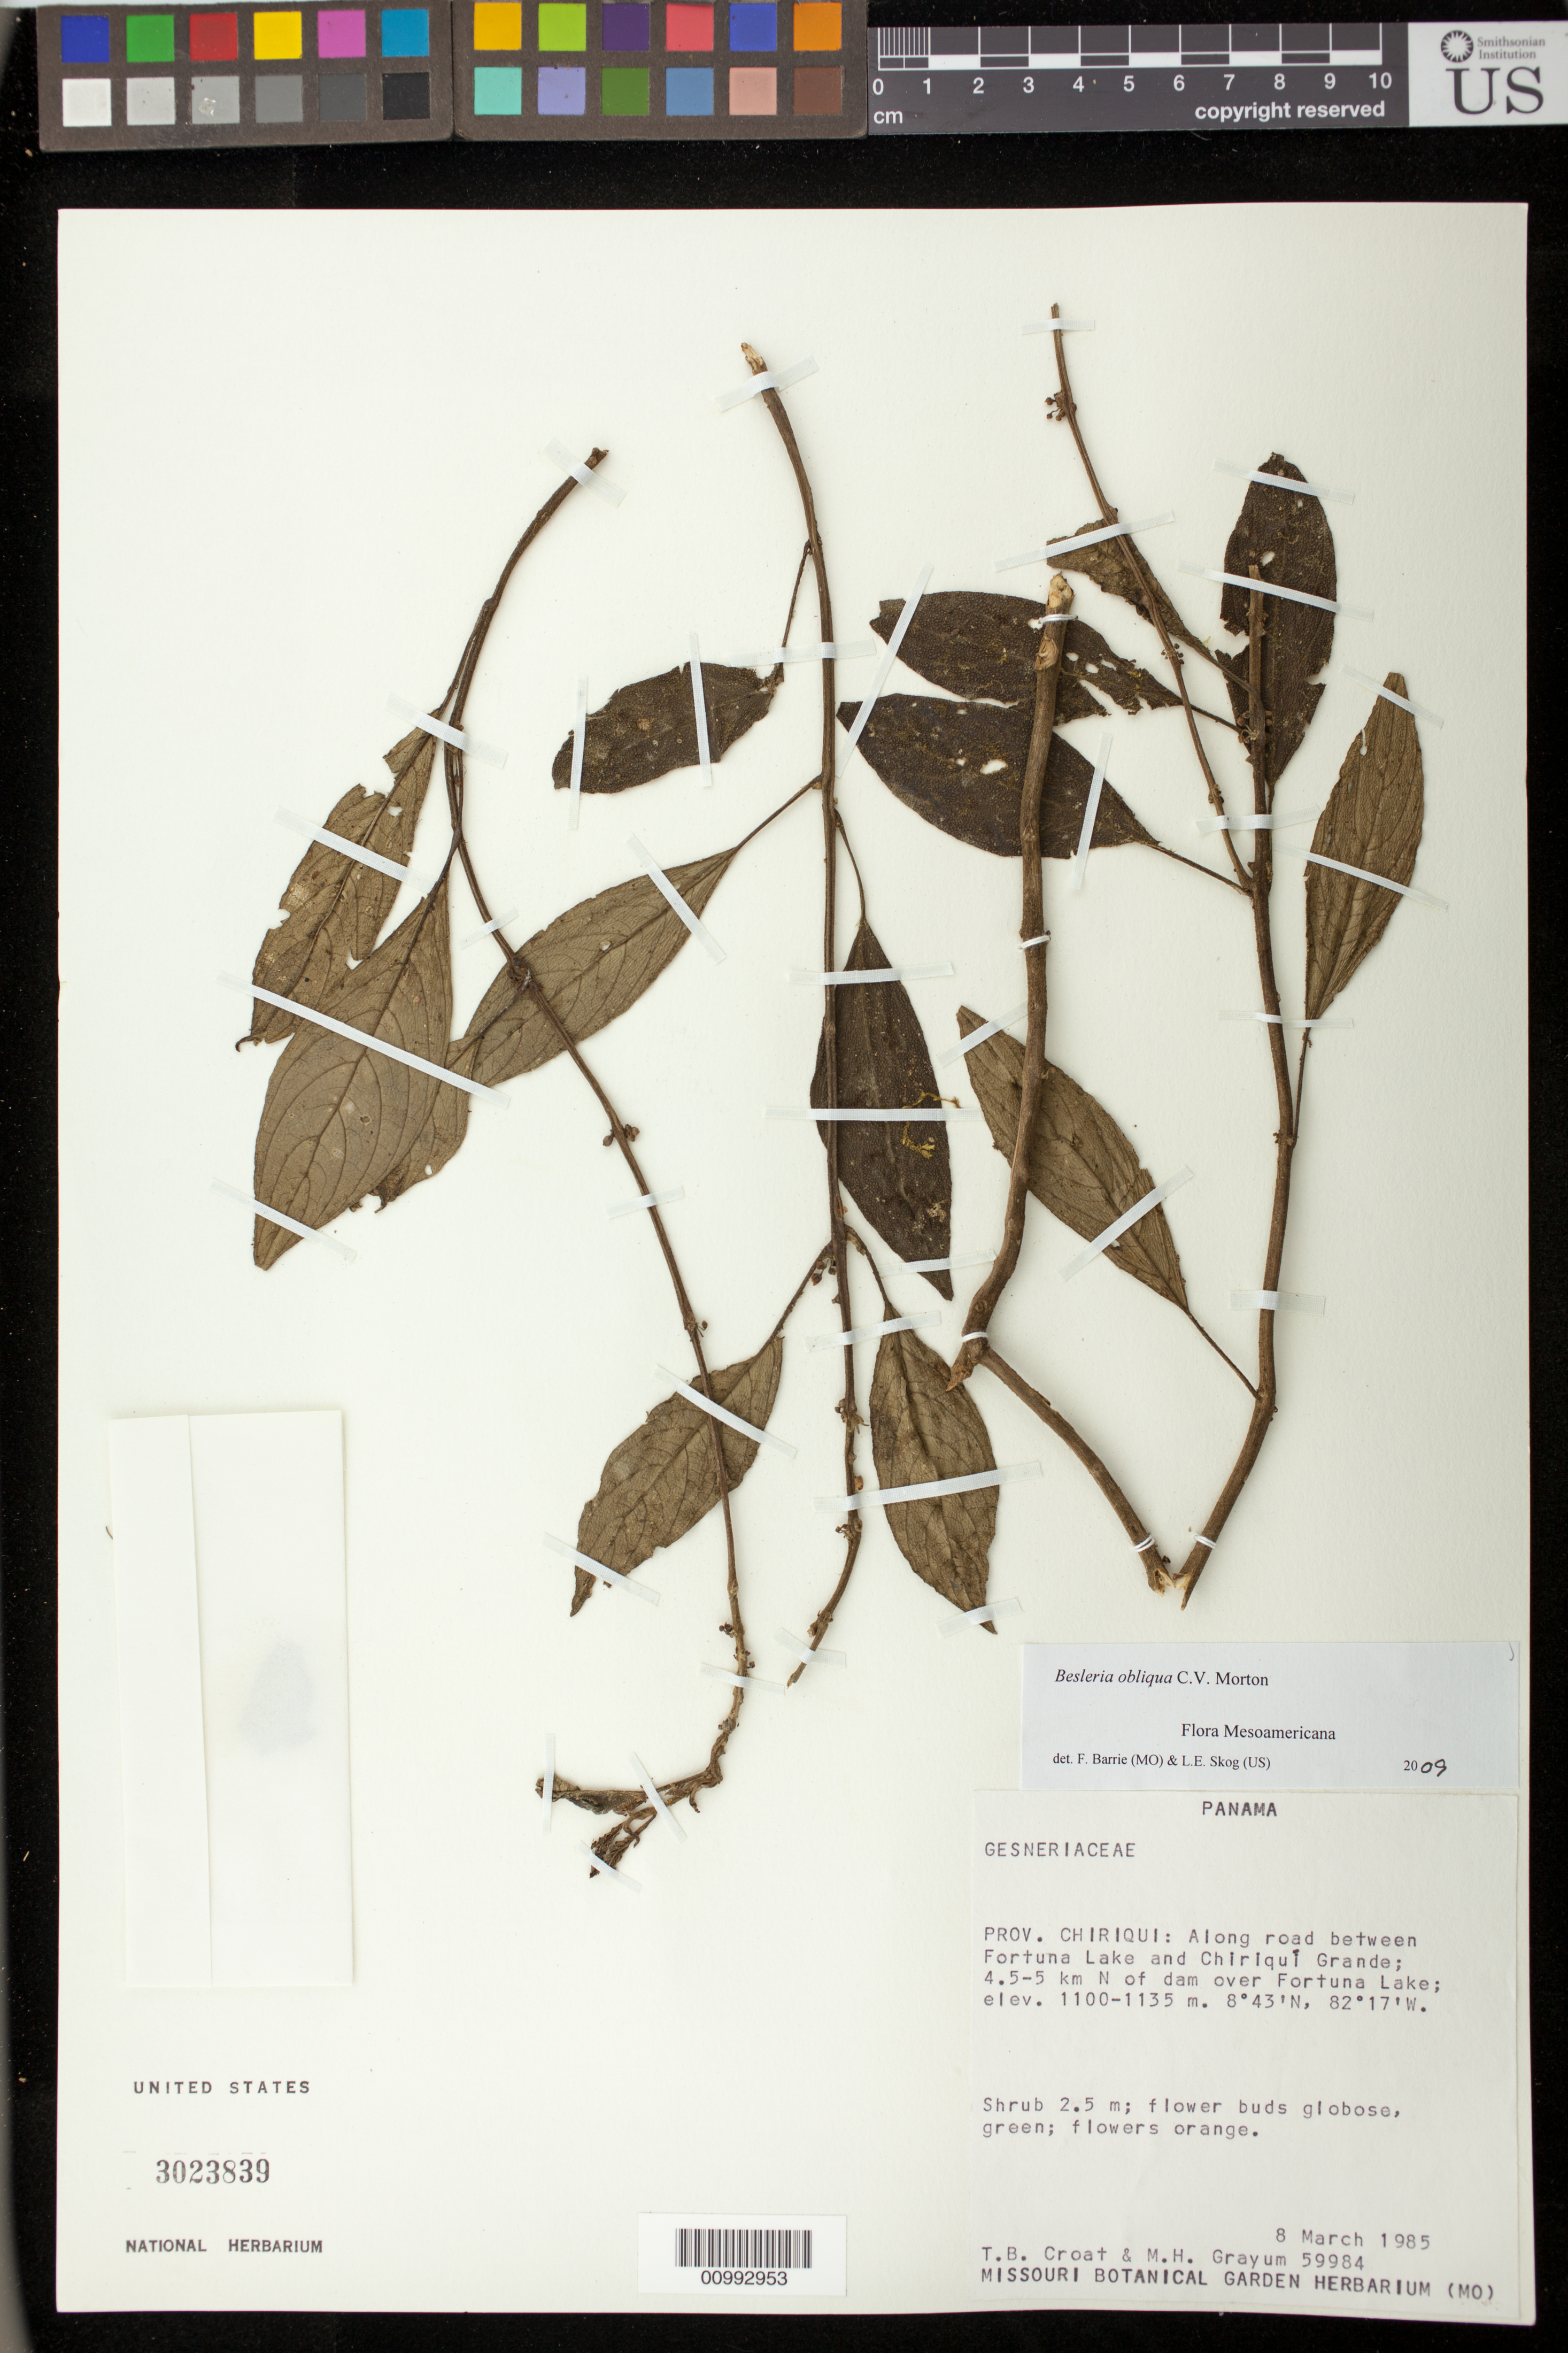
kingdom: Plantae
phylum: Tracheophyta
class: Magnoliopsida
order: Lamiales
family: Gesneriaceae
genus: Besleria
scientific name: Besleria obliqua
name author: C.V. Morton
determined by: Barrie, F. R.; Skog, Laurence E.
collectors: T. B. Croat & M. H. Grayum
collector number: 59984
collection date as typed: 08 Mar 1985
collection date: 1985-03-08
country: Panama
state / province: Chiriquí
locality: Prov. Chiriqui: along road between Fortuna Lake and Chiriquí Grande; 4.5-5 km N of dam over Fortuna Lake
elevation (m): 1100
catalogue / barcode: US 3023839